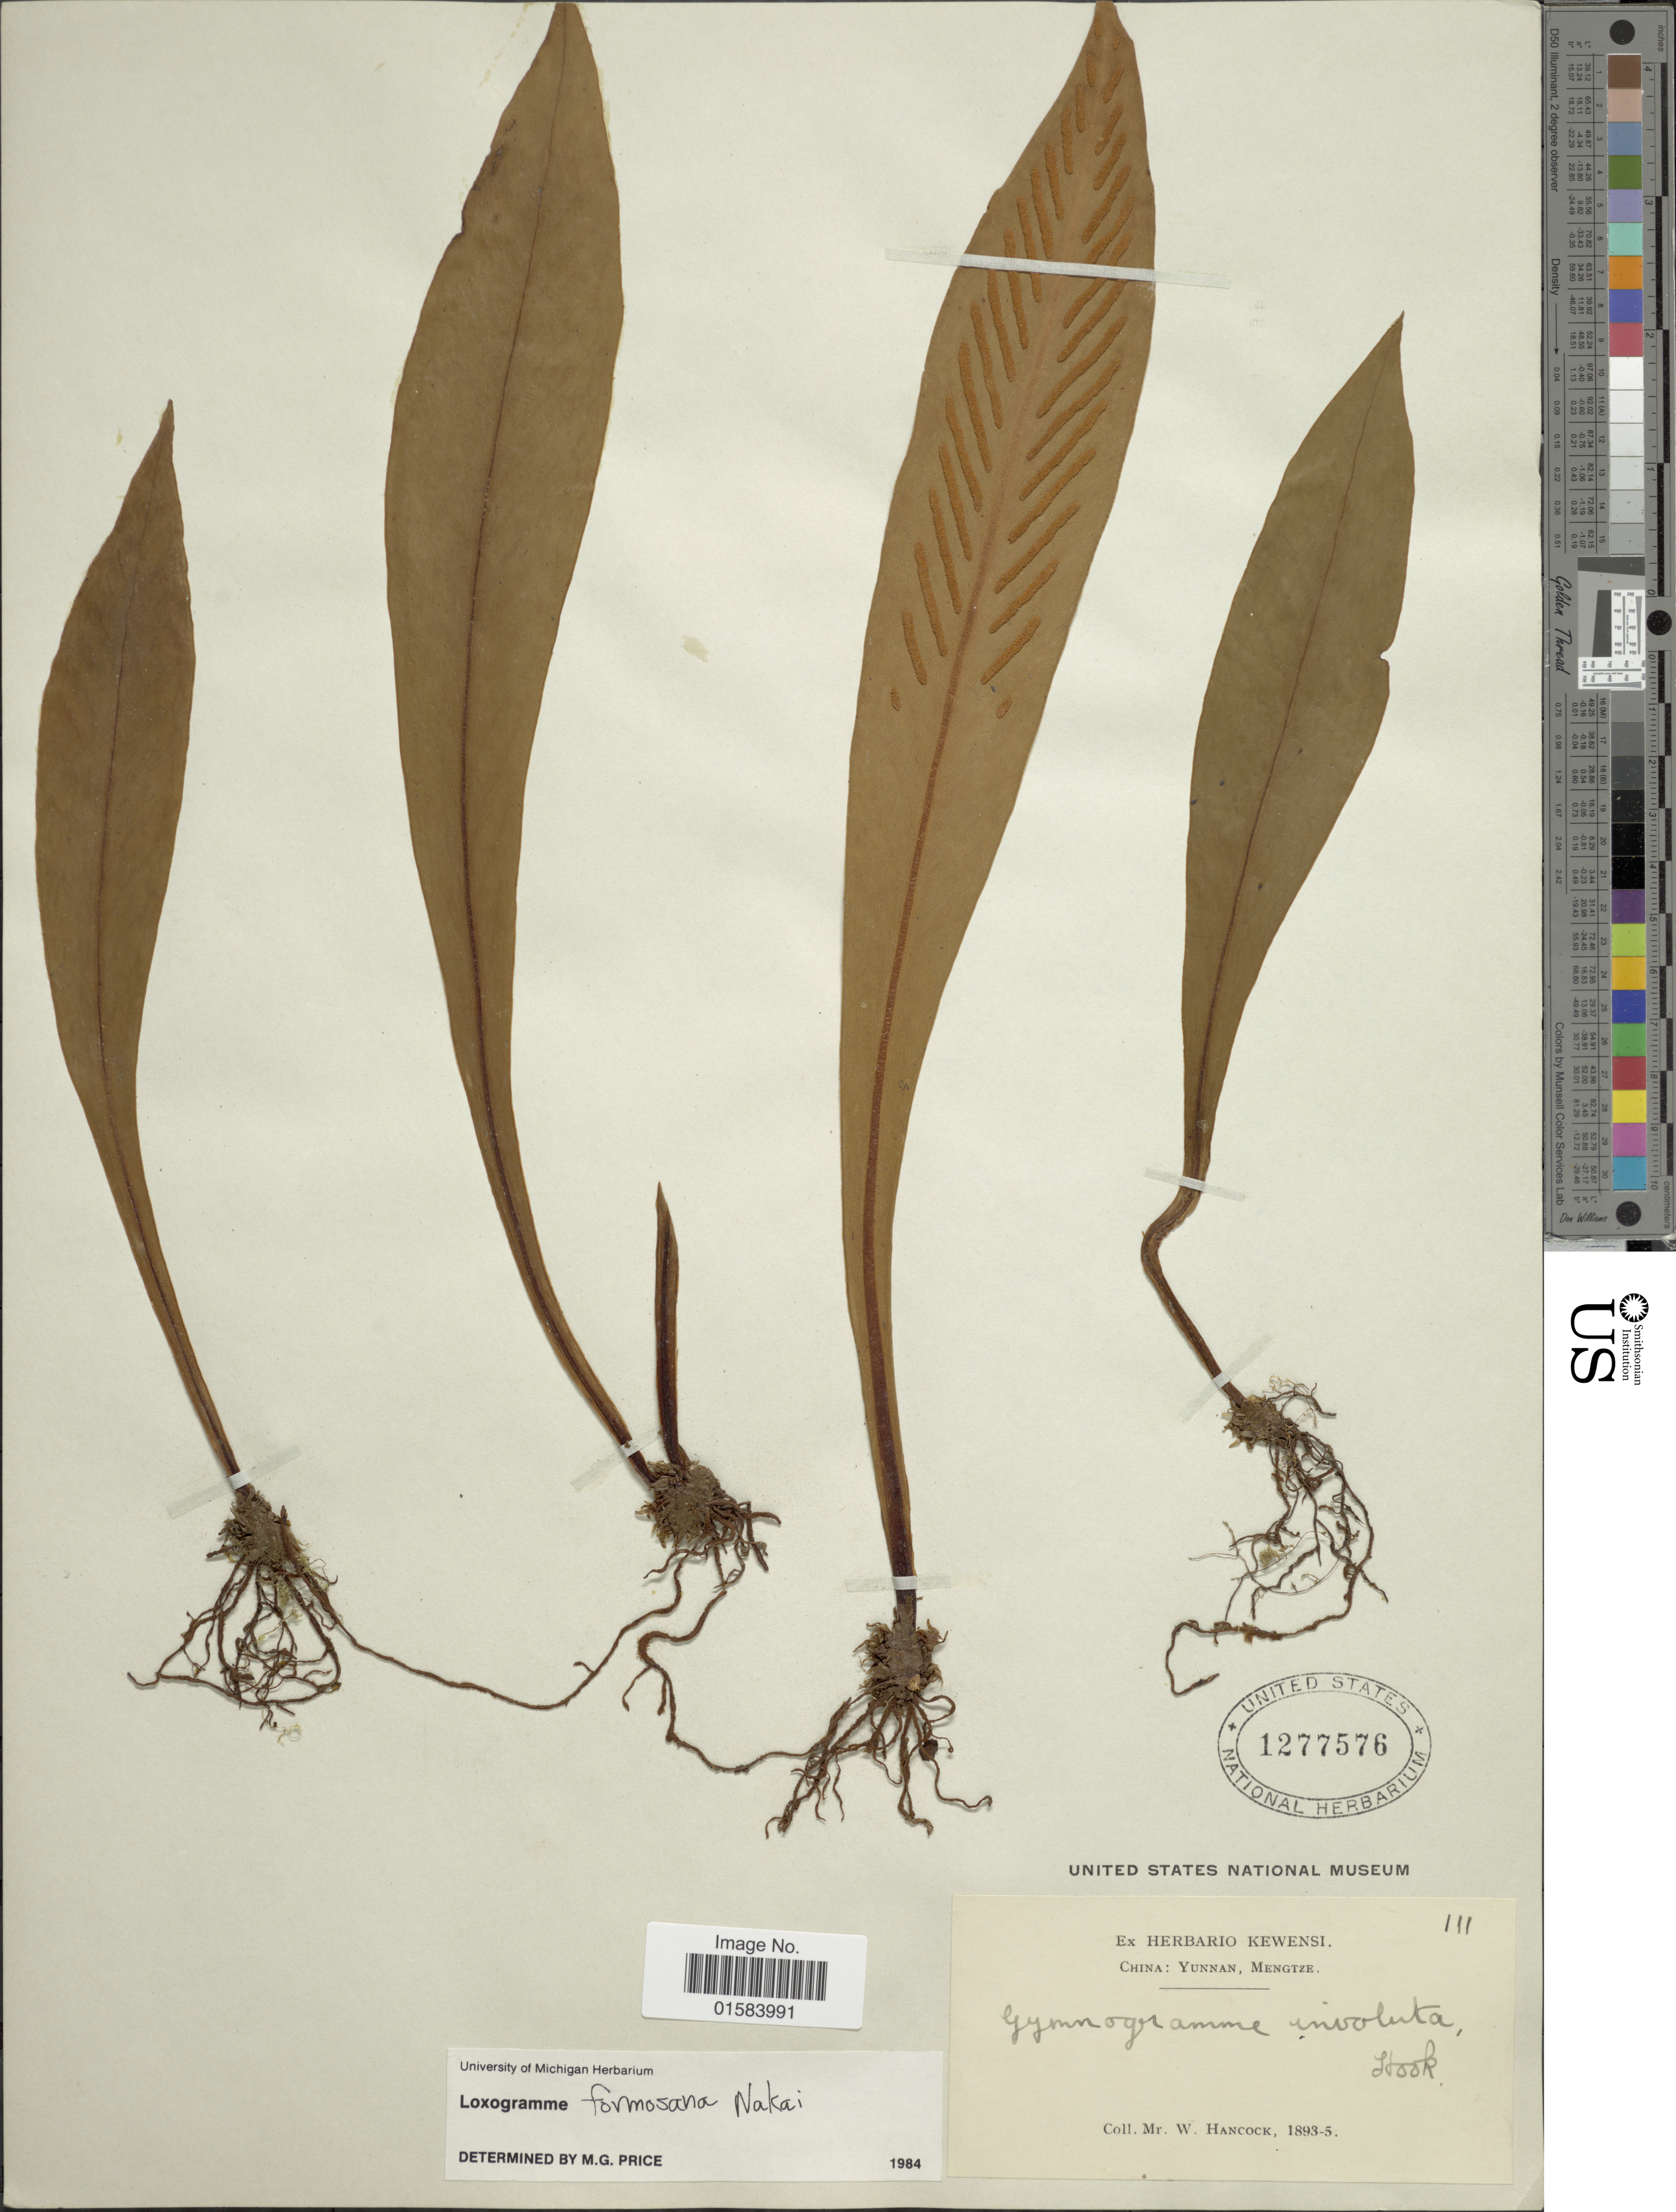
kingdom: Plantae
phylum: Tracheophyta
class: Polypodiopsida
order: Polypodiales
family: Polypodiaceae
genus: Loxogramme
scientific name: Loxogramme formosana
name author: Nakai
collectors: W. Hancock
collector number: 111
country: China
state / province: Yunnan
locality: Mengtze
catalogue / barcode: US 1277576